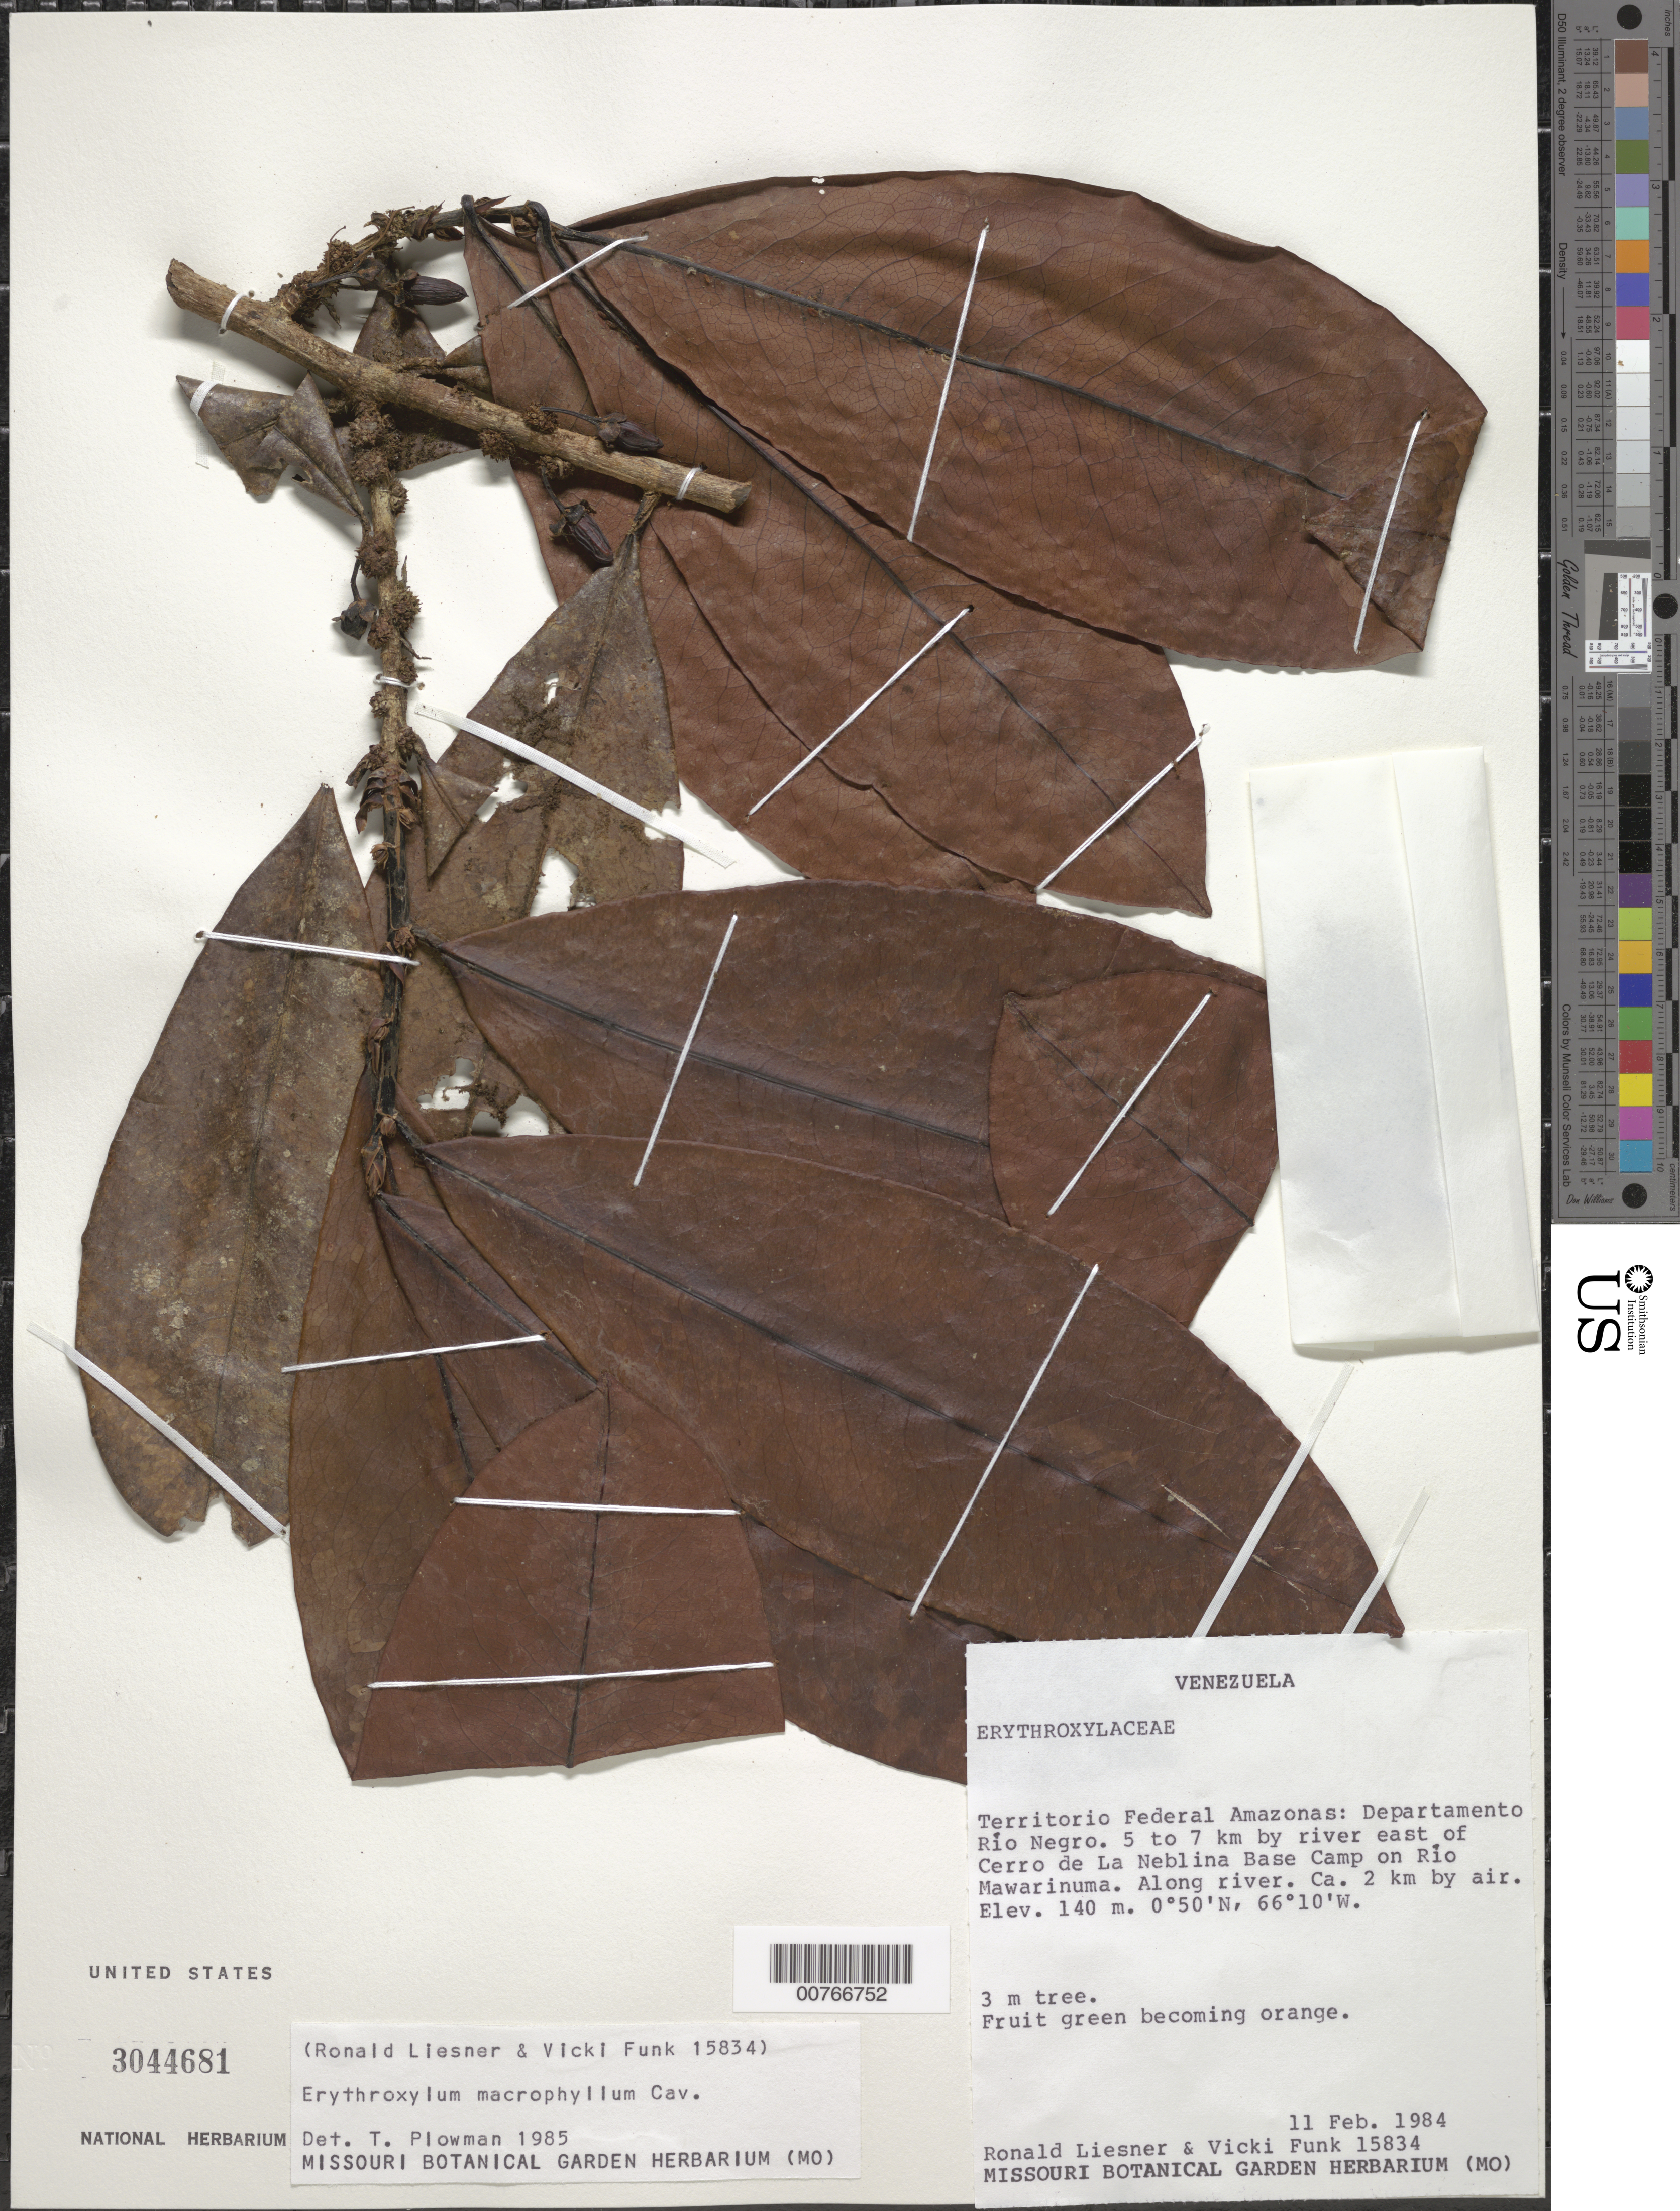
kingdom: Plantae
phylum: Tracheophyta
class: Magnoliopsida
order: Malpighiales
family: Erythroxylaceae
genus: Erythroxylum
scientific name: Erythroxylum macrophyllum var. macrophyllum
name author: Cav.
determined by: Plowman, Timothy C.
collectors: R. L. Liesner & V. Funk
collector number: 15834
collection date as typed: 11-Feb-84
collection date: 1984-02-11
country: Venezuela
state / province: Amazonas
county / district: Río Negro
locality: Río Mawarinuma, 5-7 km E by river of Cerro de La Neblina Base Camp; ca. 2 km by air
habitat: Along river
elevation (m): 140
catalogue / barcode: US 3044681